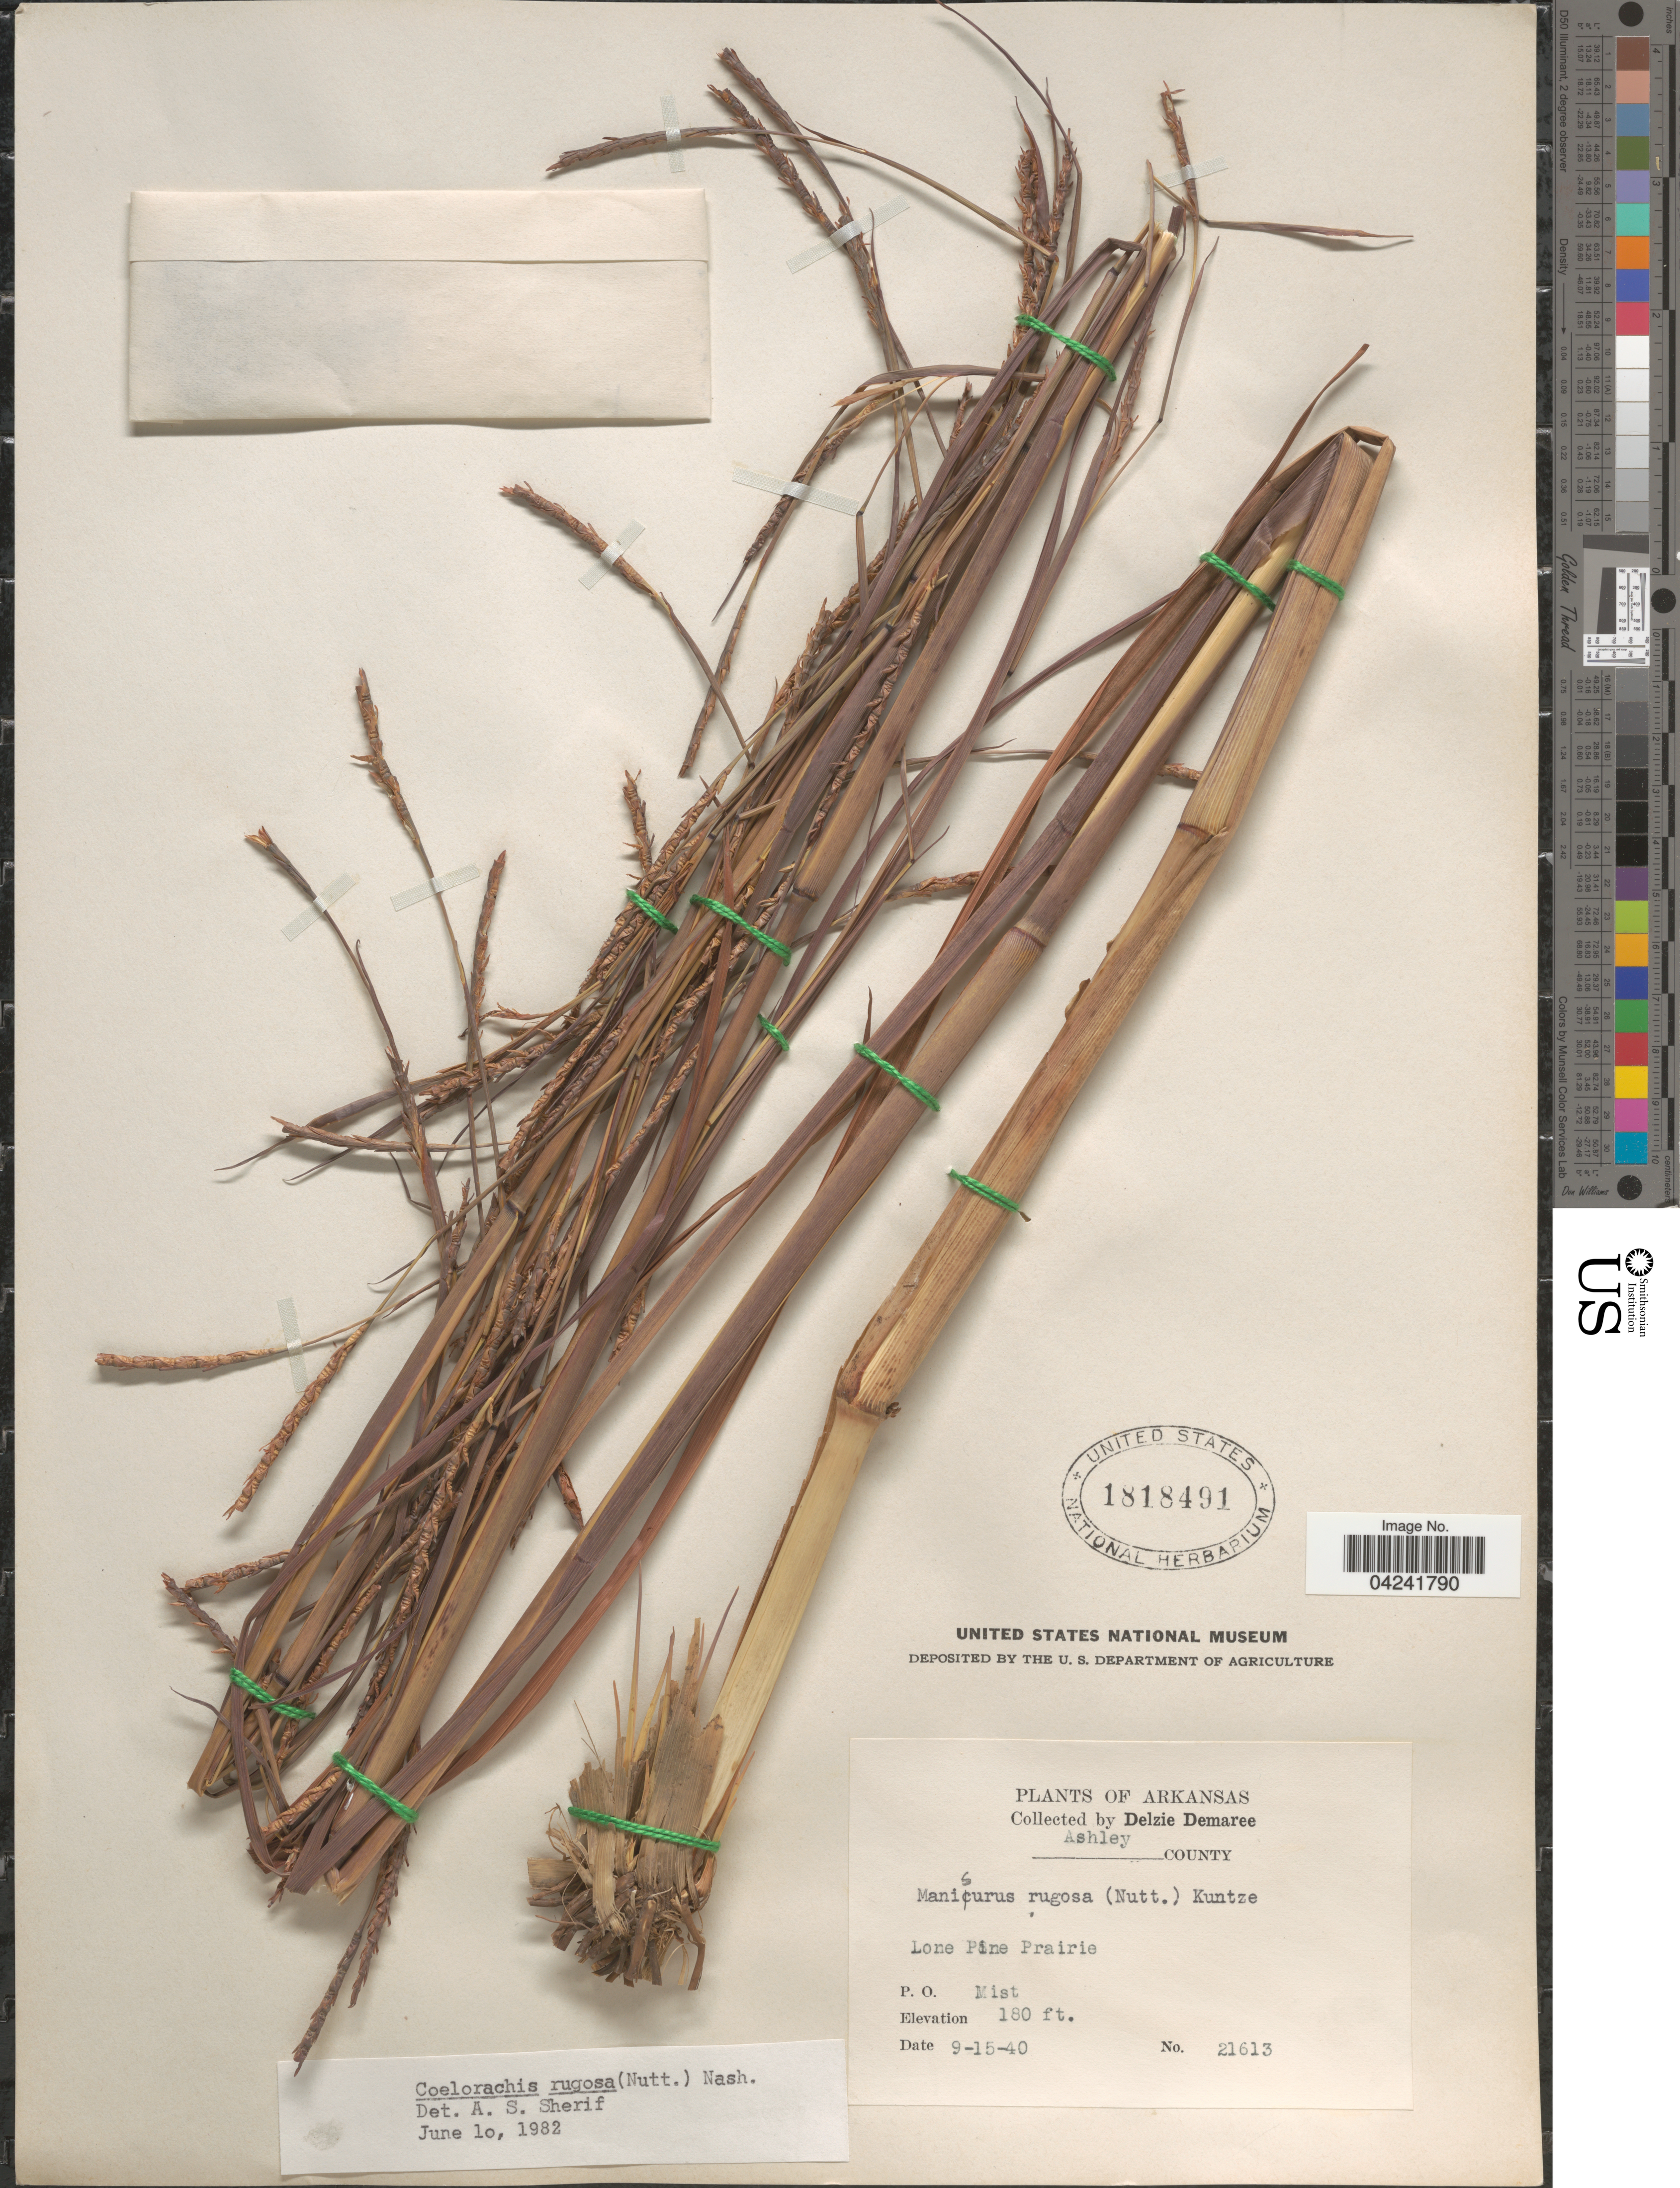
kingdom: Plantae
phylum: Tracheophyta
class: Liliopsida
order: Poales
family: Poaceae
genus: Mnesithea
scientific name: Mnesithea rugosa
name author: (Nutt.) de Koning & Sosef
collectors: D. Demaree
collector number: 21613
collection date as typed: Transcribed d/m/y: 15/9/40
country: United States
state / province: Arkansas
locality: Ashley County. P.O. Mist.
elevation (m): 55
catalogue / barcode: US 1818491